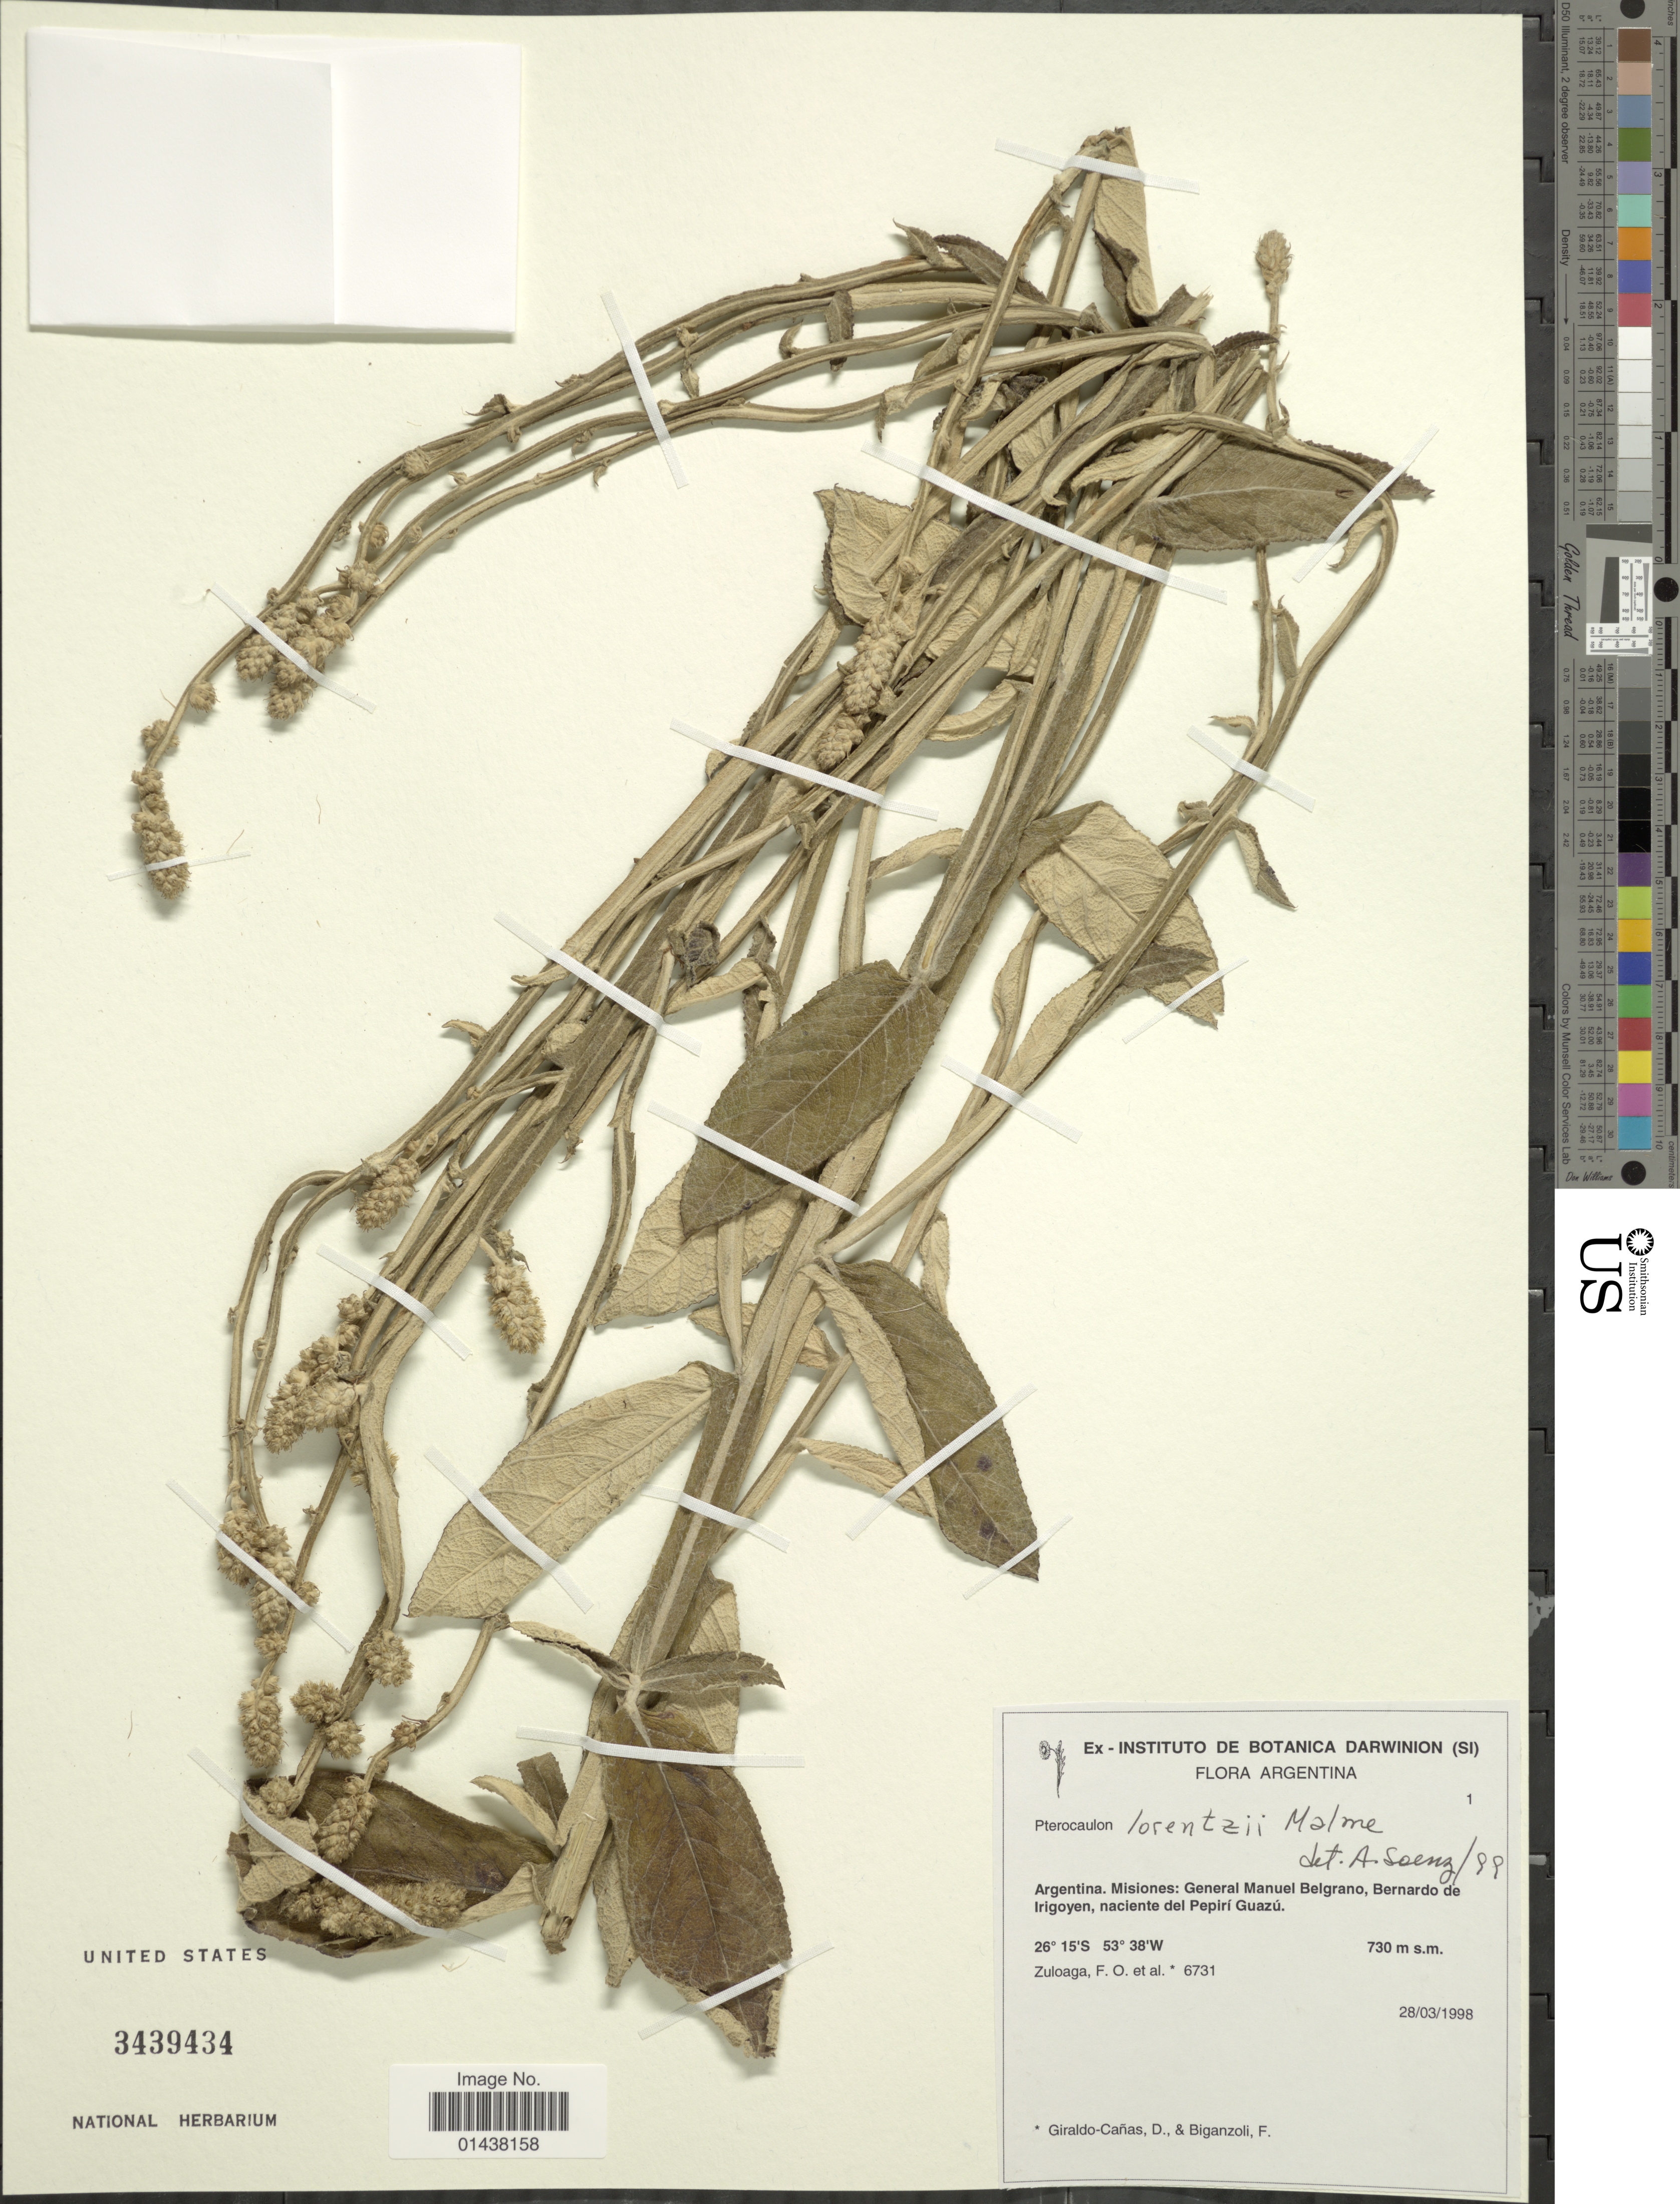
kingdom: Plantae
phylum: Tracheophyta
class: Magnoliopsida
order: Asterales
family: Asteraceae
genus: Pterocaulon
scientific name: Pterocaulon lorentzii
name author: Malme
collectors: F. O. Zuloaga, D. Giradlo-Canas & F. Biganzoli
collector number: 6731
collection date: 1998-03-28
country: Argentina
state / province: Misiones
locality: General Manuel Belgrano, Bernardo de Irigoyen, naciente del Pepiri Guazu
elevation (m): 730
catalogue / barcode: US 3439434